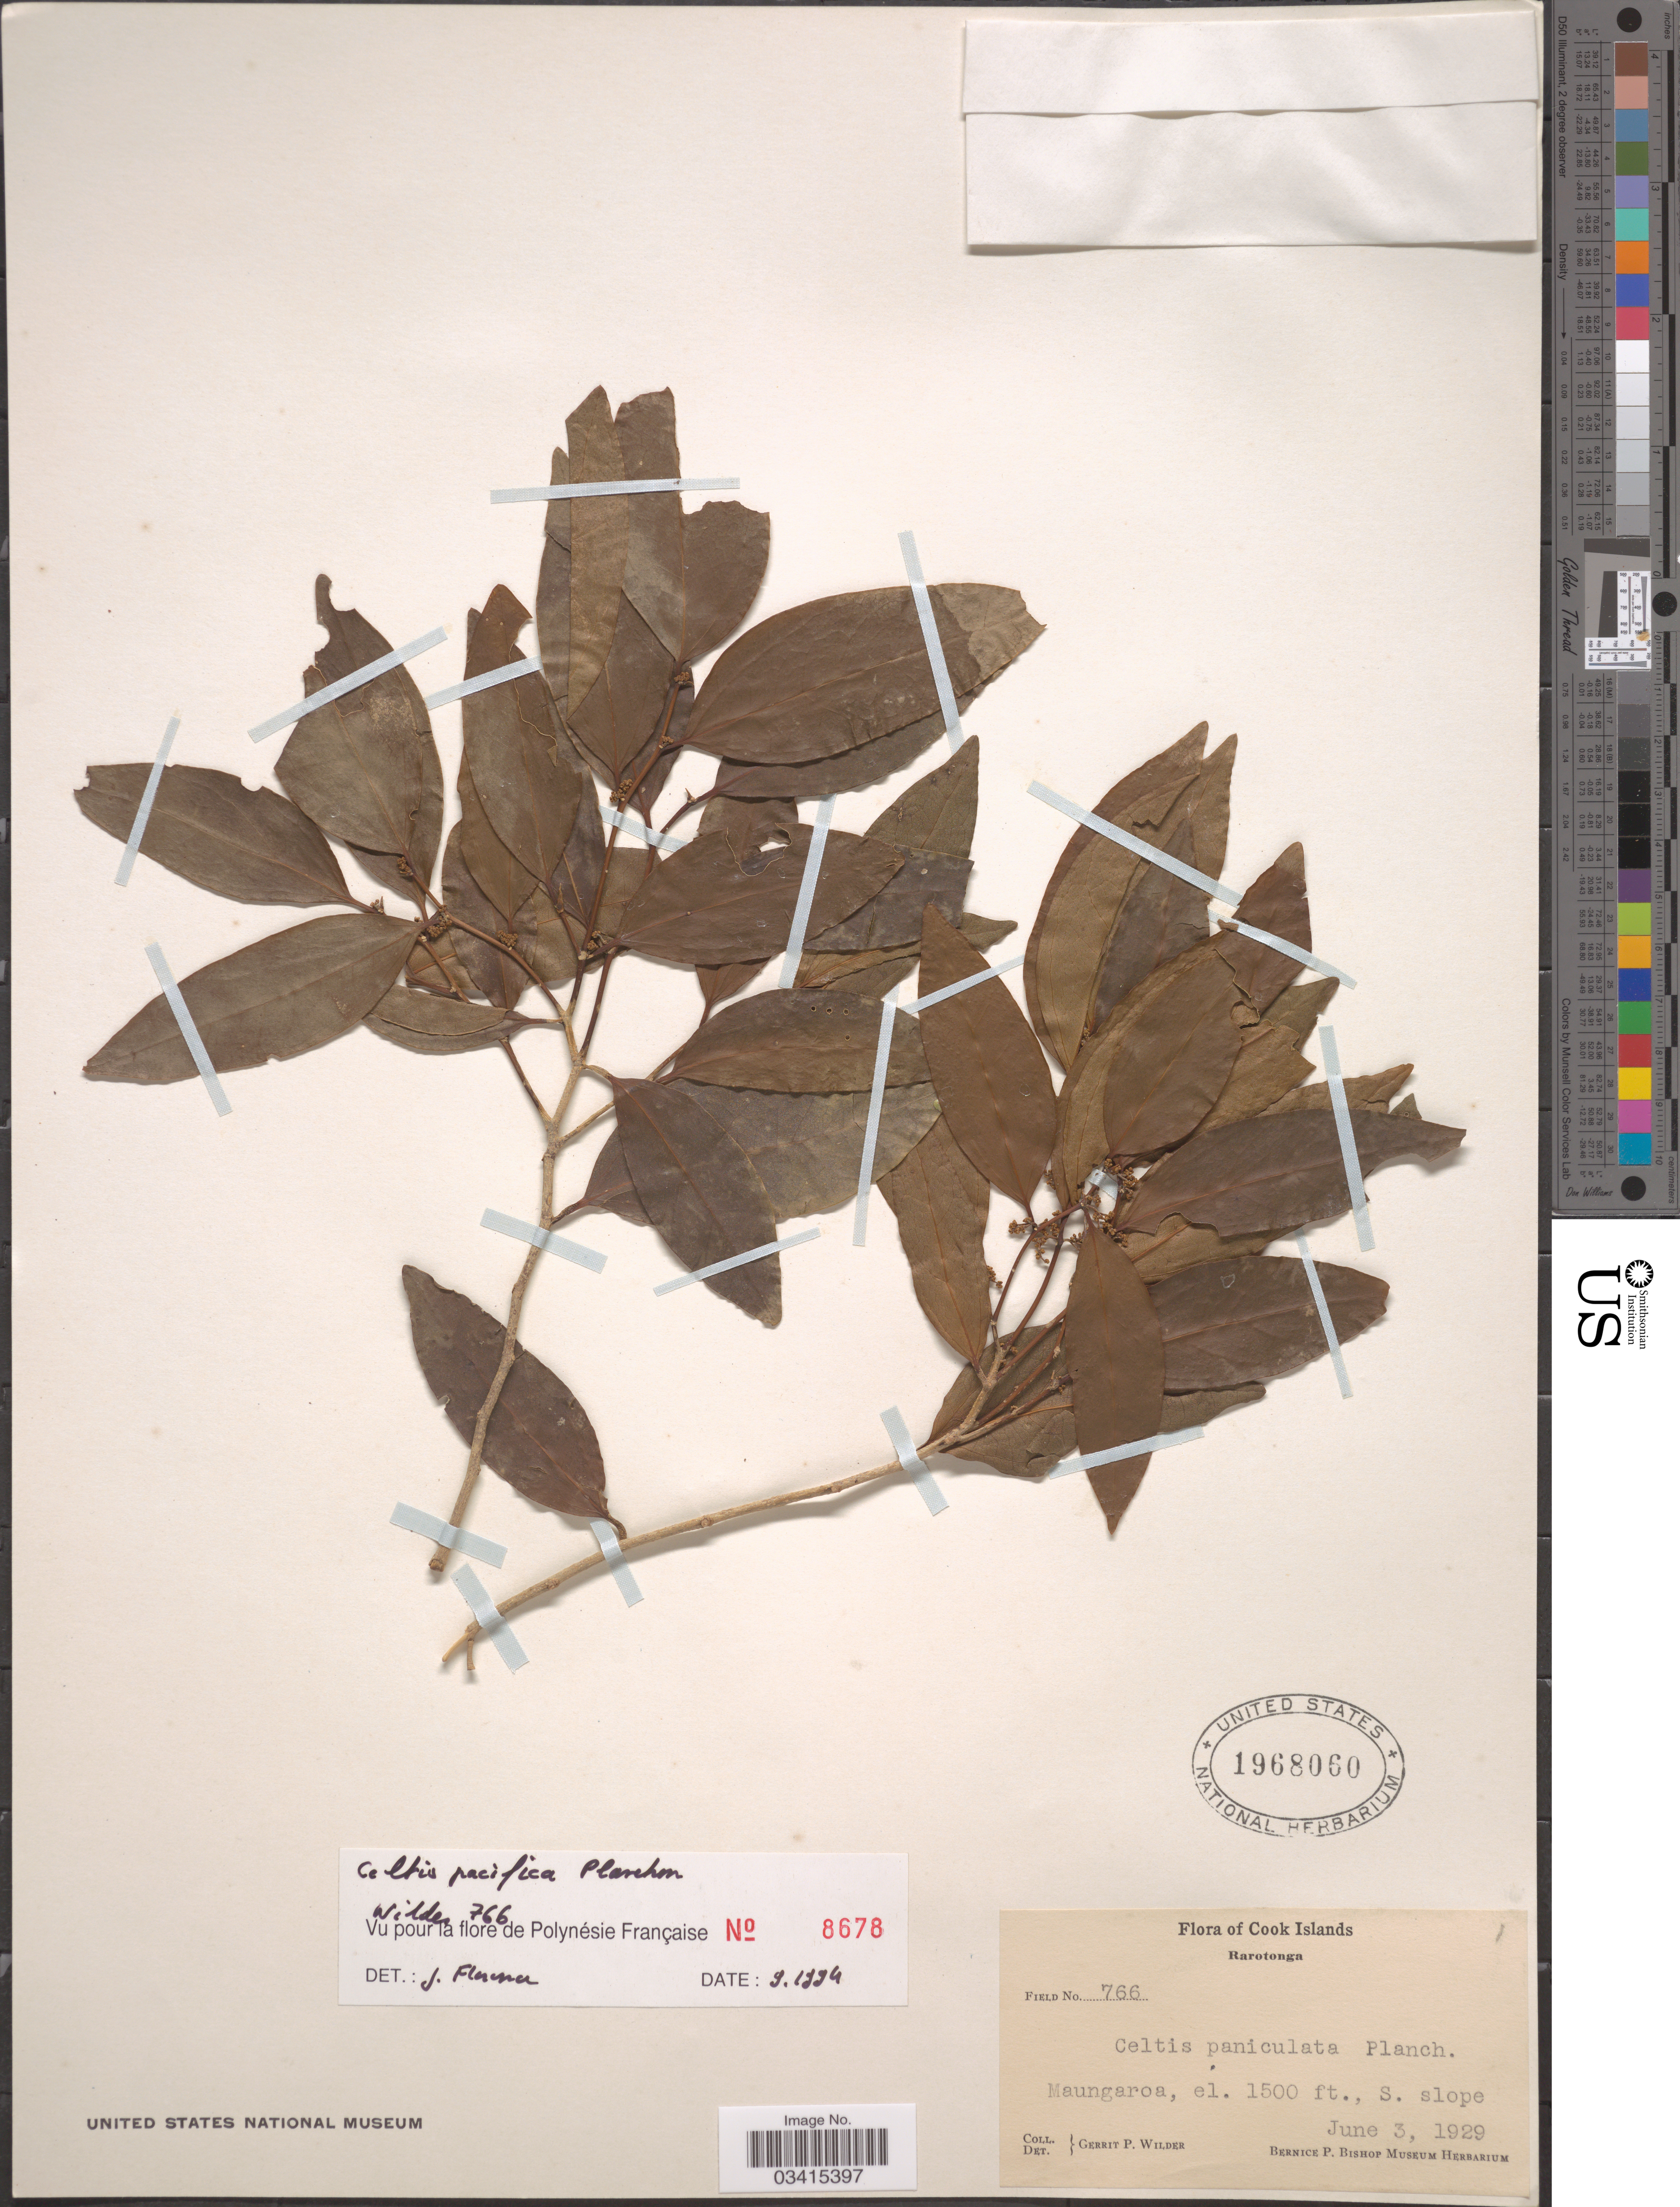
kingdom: Plantae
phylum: Tracheophyta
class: Magnoliopsida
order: Rosales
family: Cannabaceae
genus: Celtis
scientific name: Celtis pacifica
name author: Planch.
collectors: G. Wilder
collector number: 766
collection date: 1929-06-03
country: Cook Islands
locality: Rarotonga. Maungaroa. S. slope.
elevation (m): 457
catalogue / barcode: US 1968080